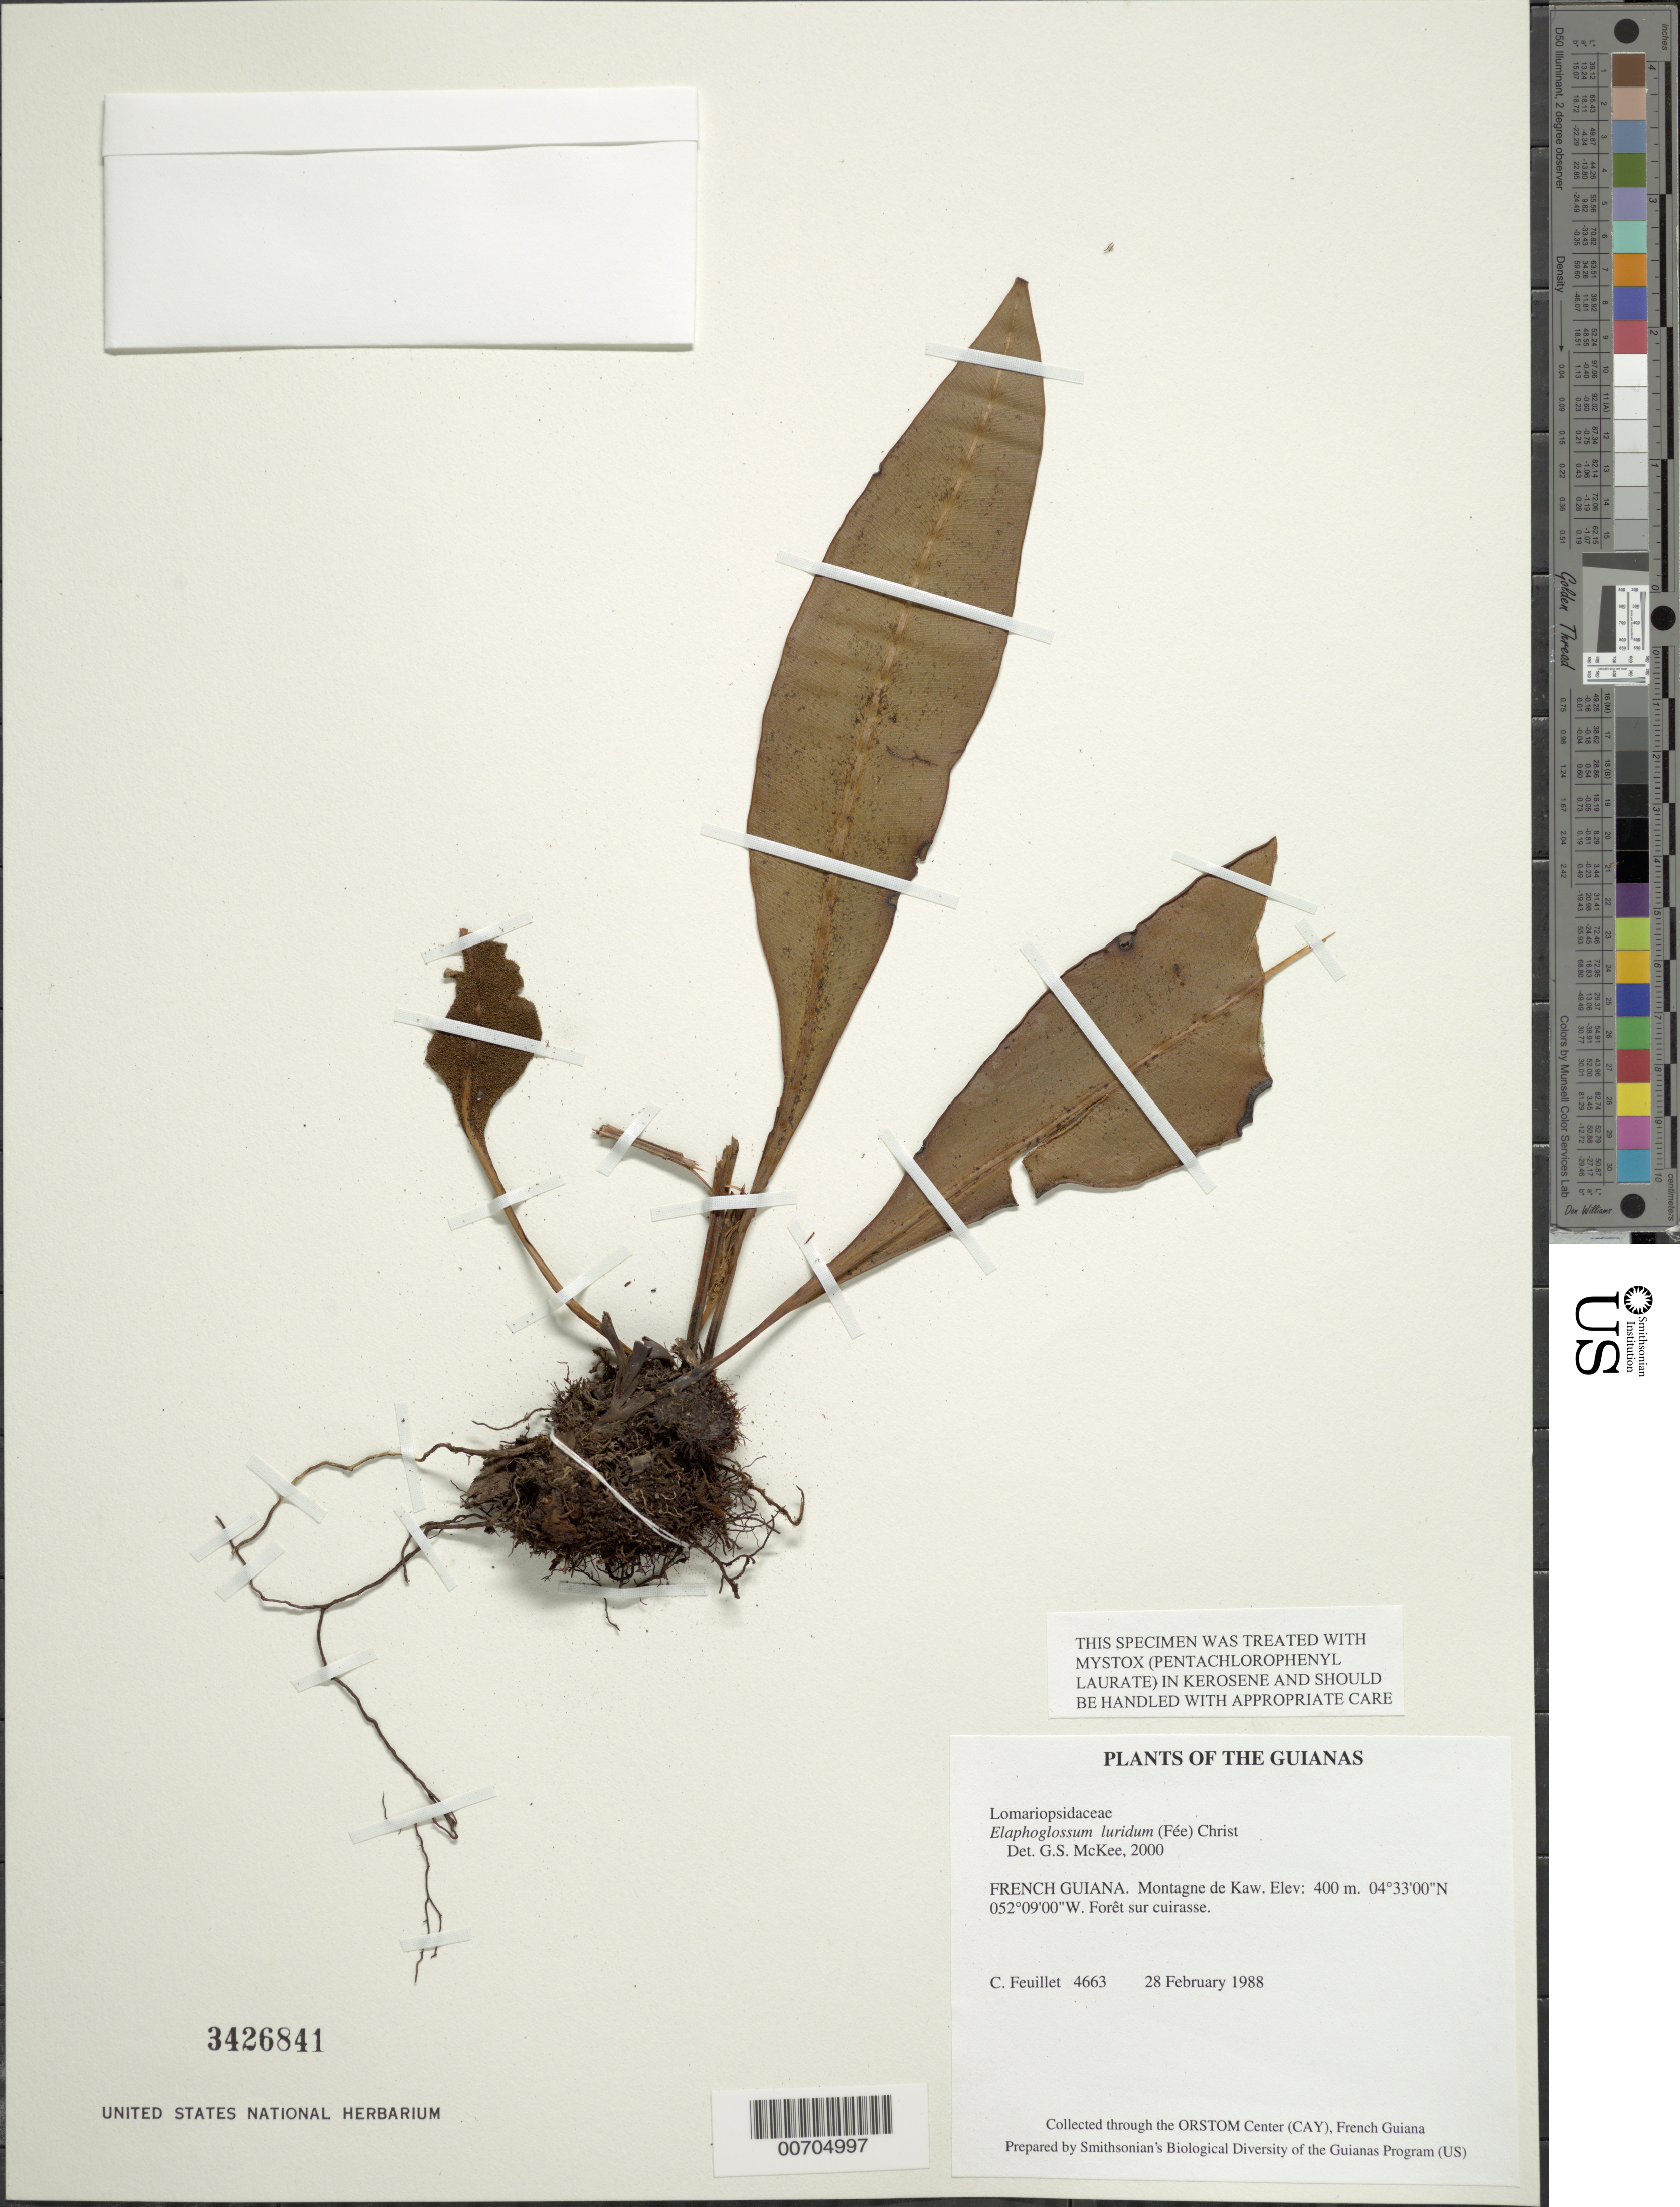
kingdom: Plantae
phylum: Tracheophyta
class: Polypodiopsida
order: Polypodiales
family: Dryopteridaceae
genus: Elaphoglossum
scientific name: Elaphoglossum luridum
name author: (Fée) Christ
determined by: McKee, G. S., (US), NMNH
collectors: C. Feuillet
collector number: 4663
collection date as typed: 28 Feb 1988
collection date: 1988-02-28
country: French Guiana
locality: Montagne de Kaw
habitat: Forêt sur cuirasse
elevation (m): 400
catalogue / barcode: US 3426841